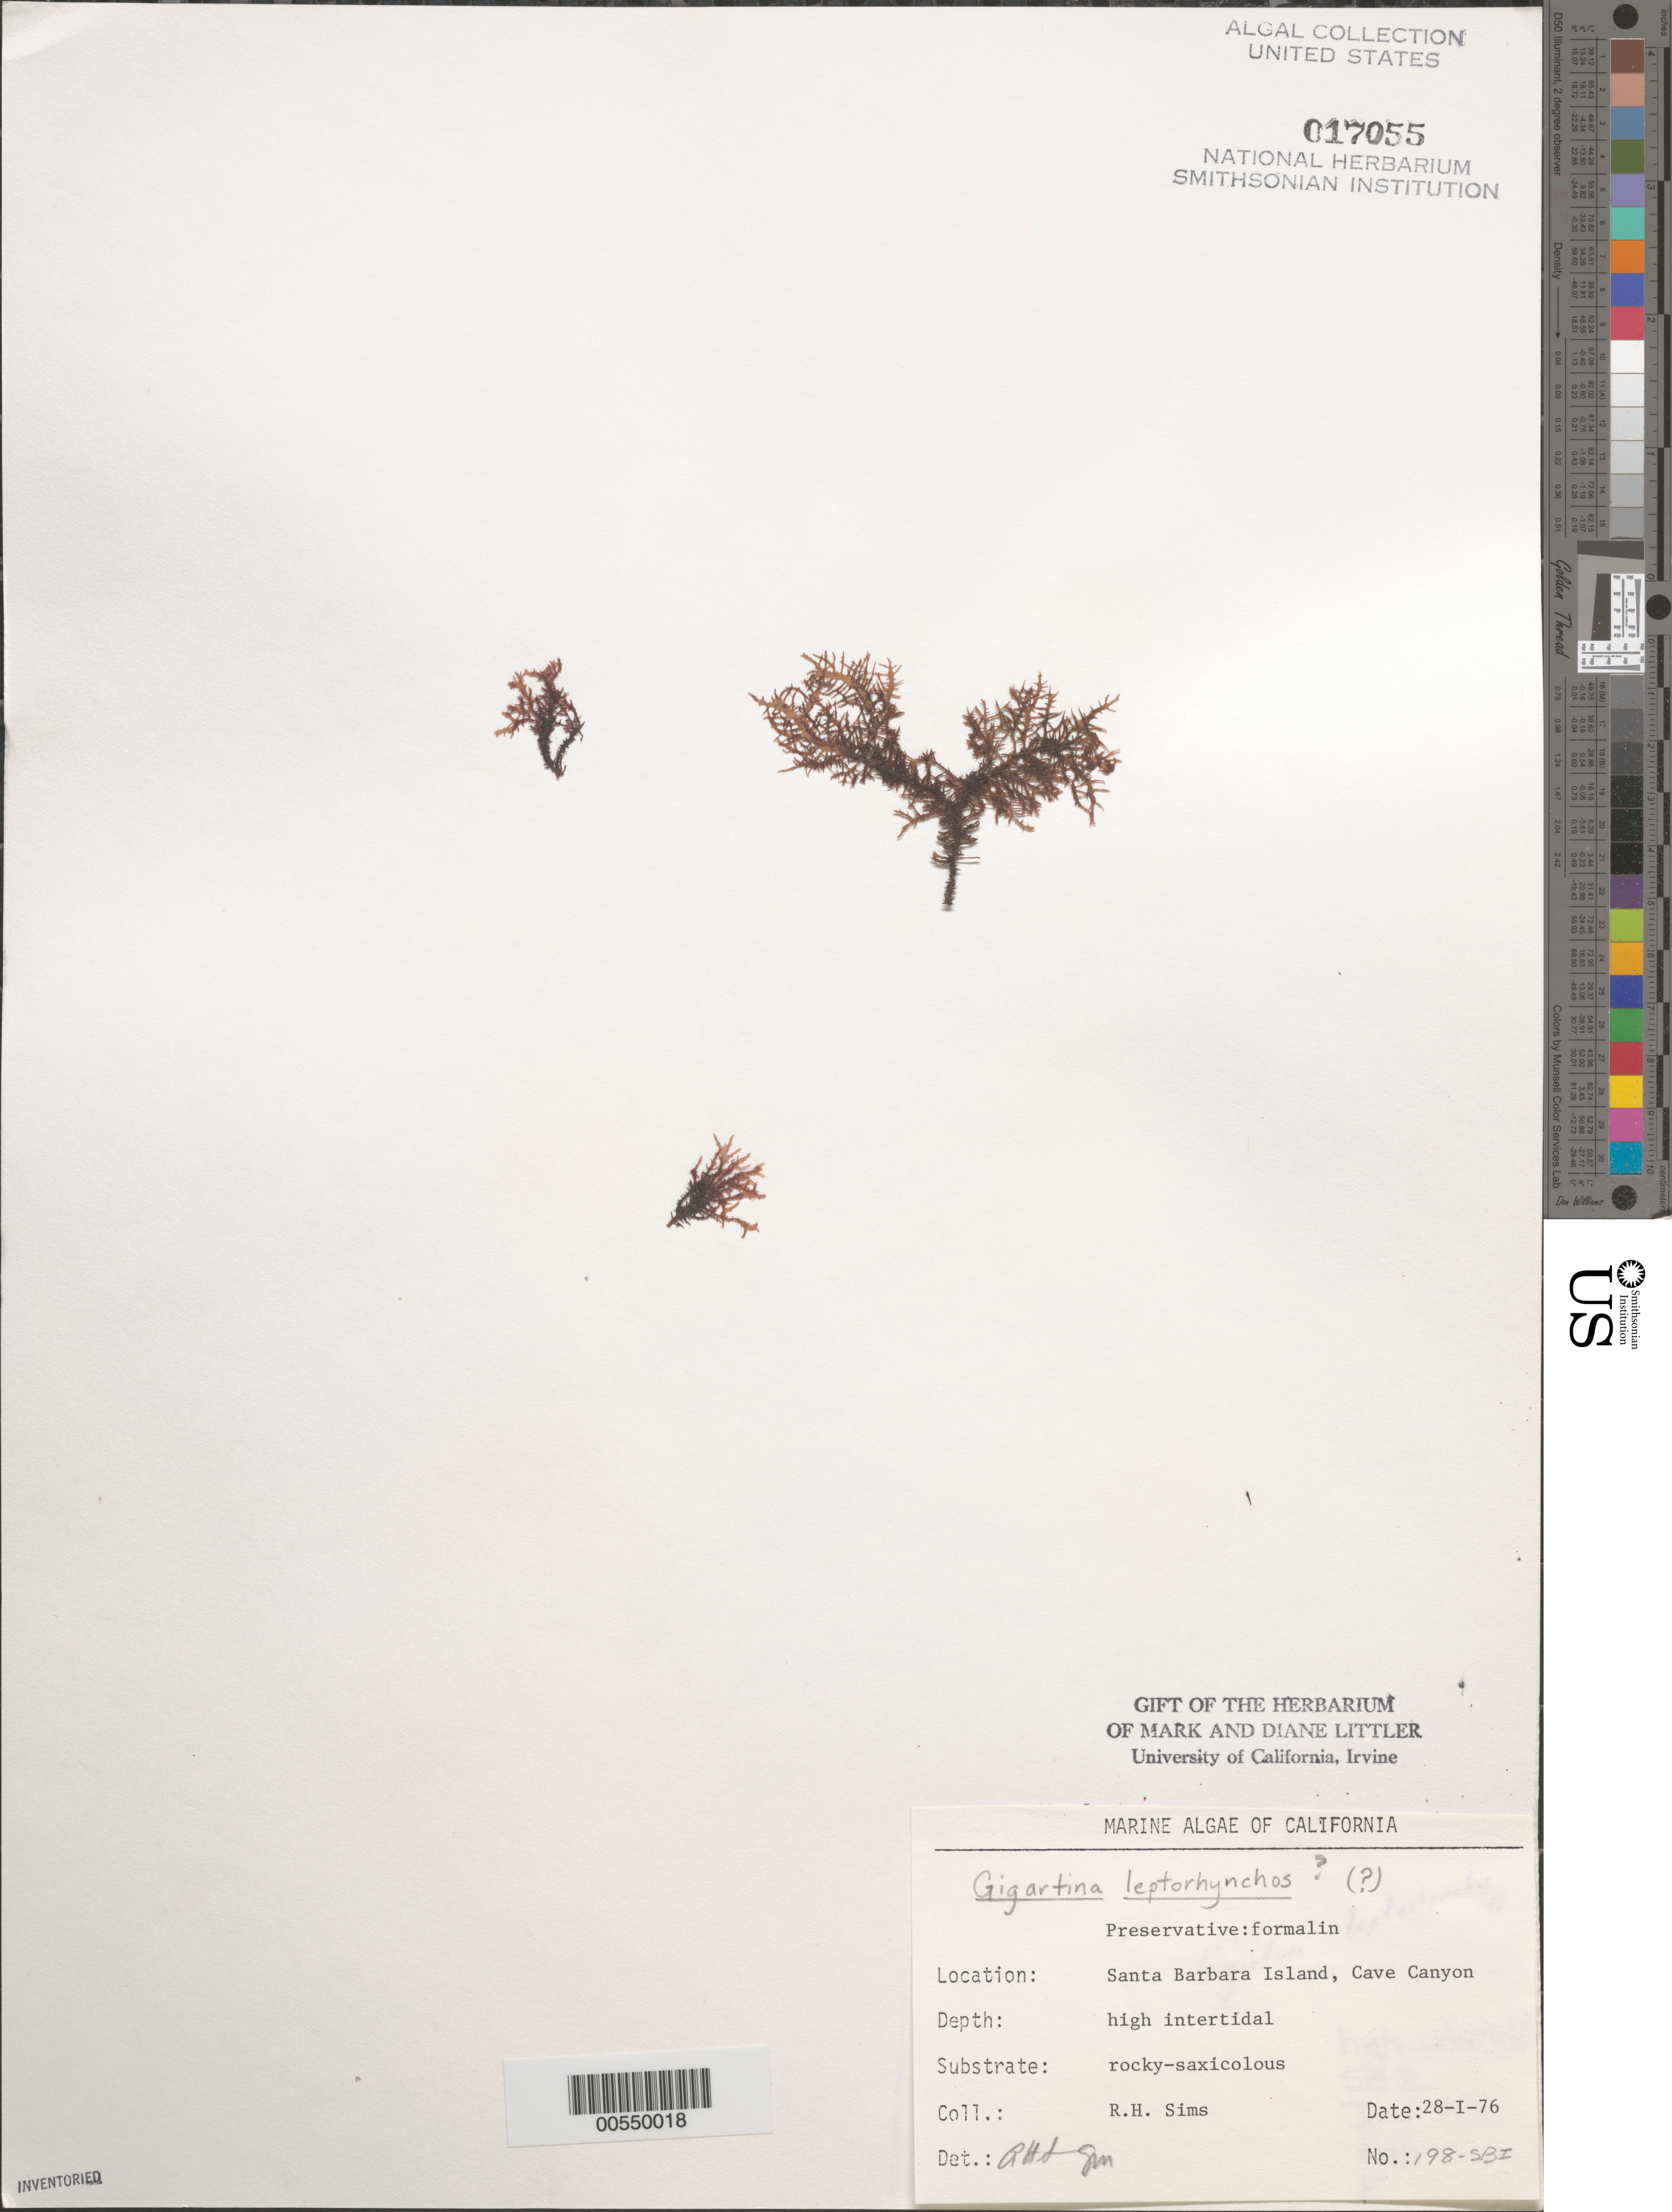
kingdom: Plantae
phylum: Rhodophyta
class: Florideophyceae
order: Gigartinales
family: Gigartinaceae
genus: Gigartina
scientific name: Gigartina leptorhynchos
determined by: Sims, Robert H.; Murray, S. N.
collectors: R. H. Sims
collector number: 198-sbi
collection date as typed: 28 Jan 1976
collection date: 1976-01-28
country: United States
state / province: California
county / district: Santa Barbara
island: Santa Barbara Island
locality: Cave Canyon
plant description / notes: BLM-SOCALBIGHT Rocky Intertidal Survey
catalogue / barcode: US 17055